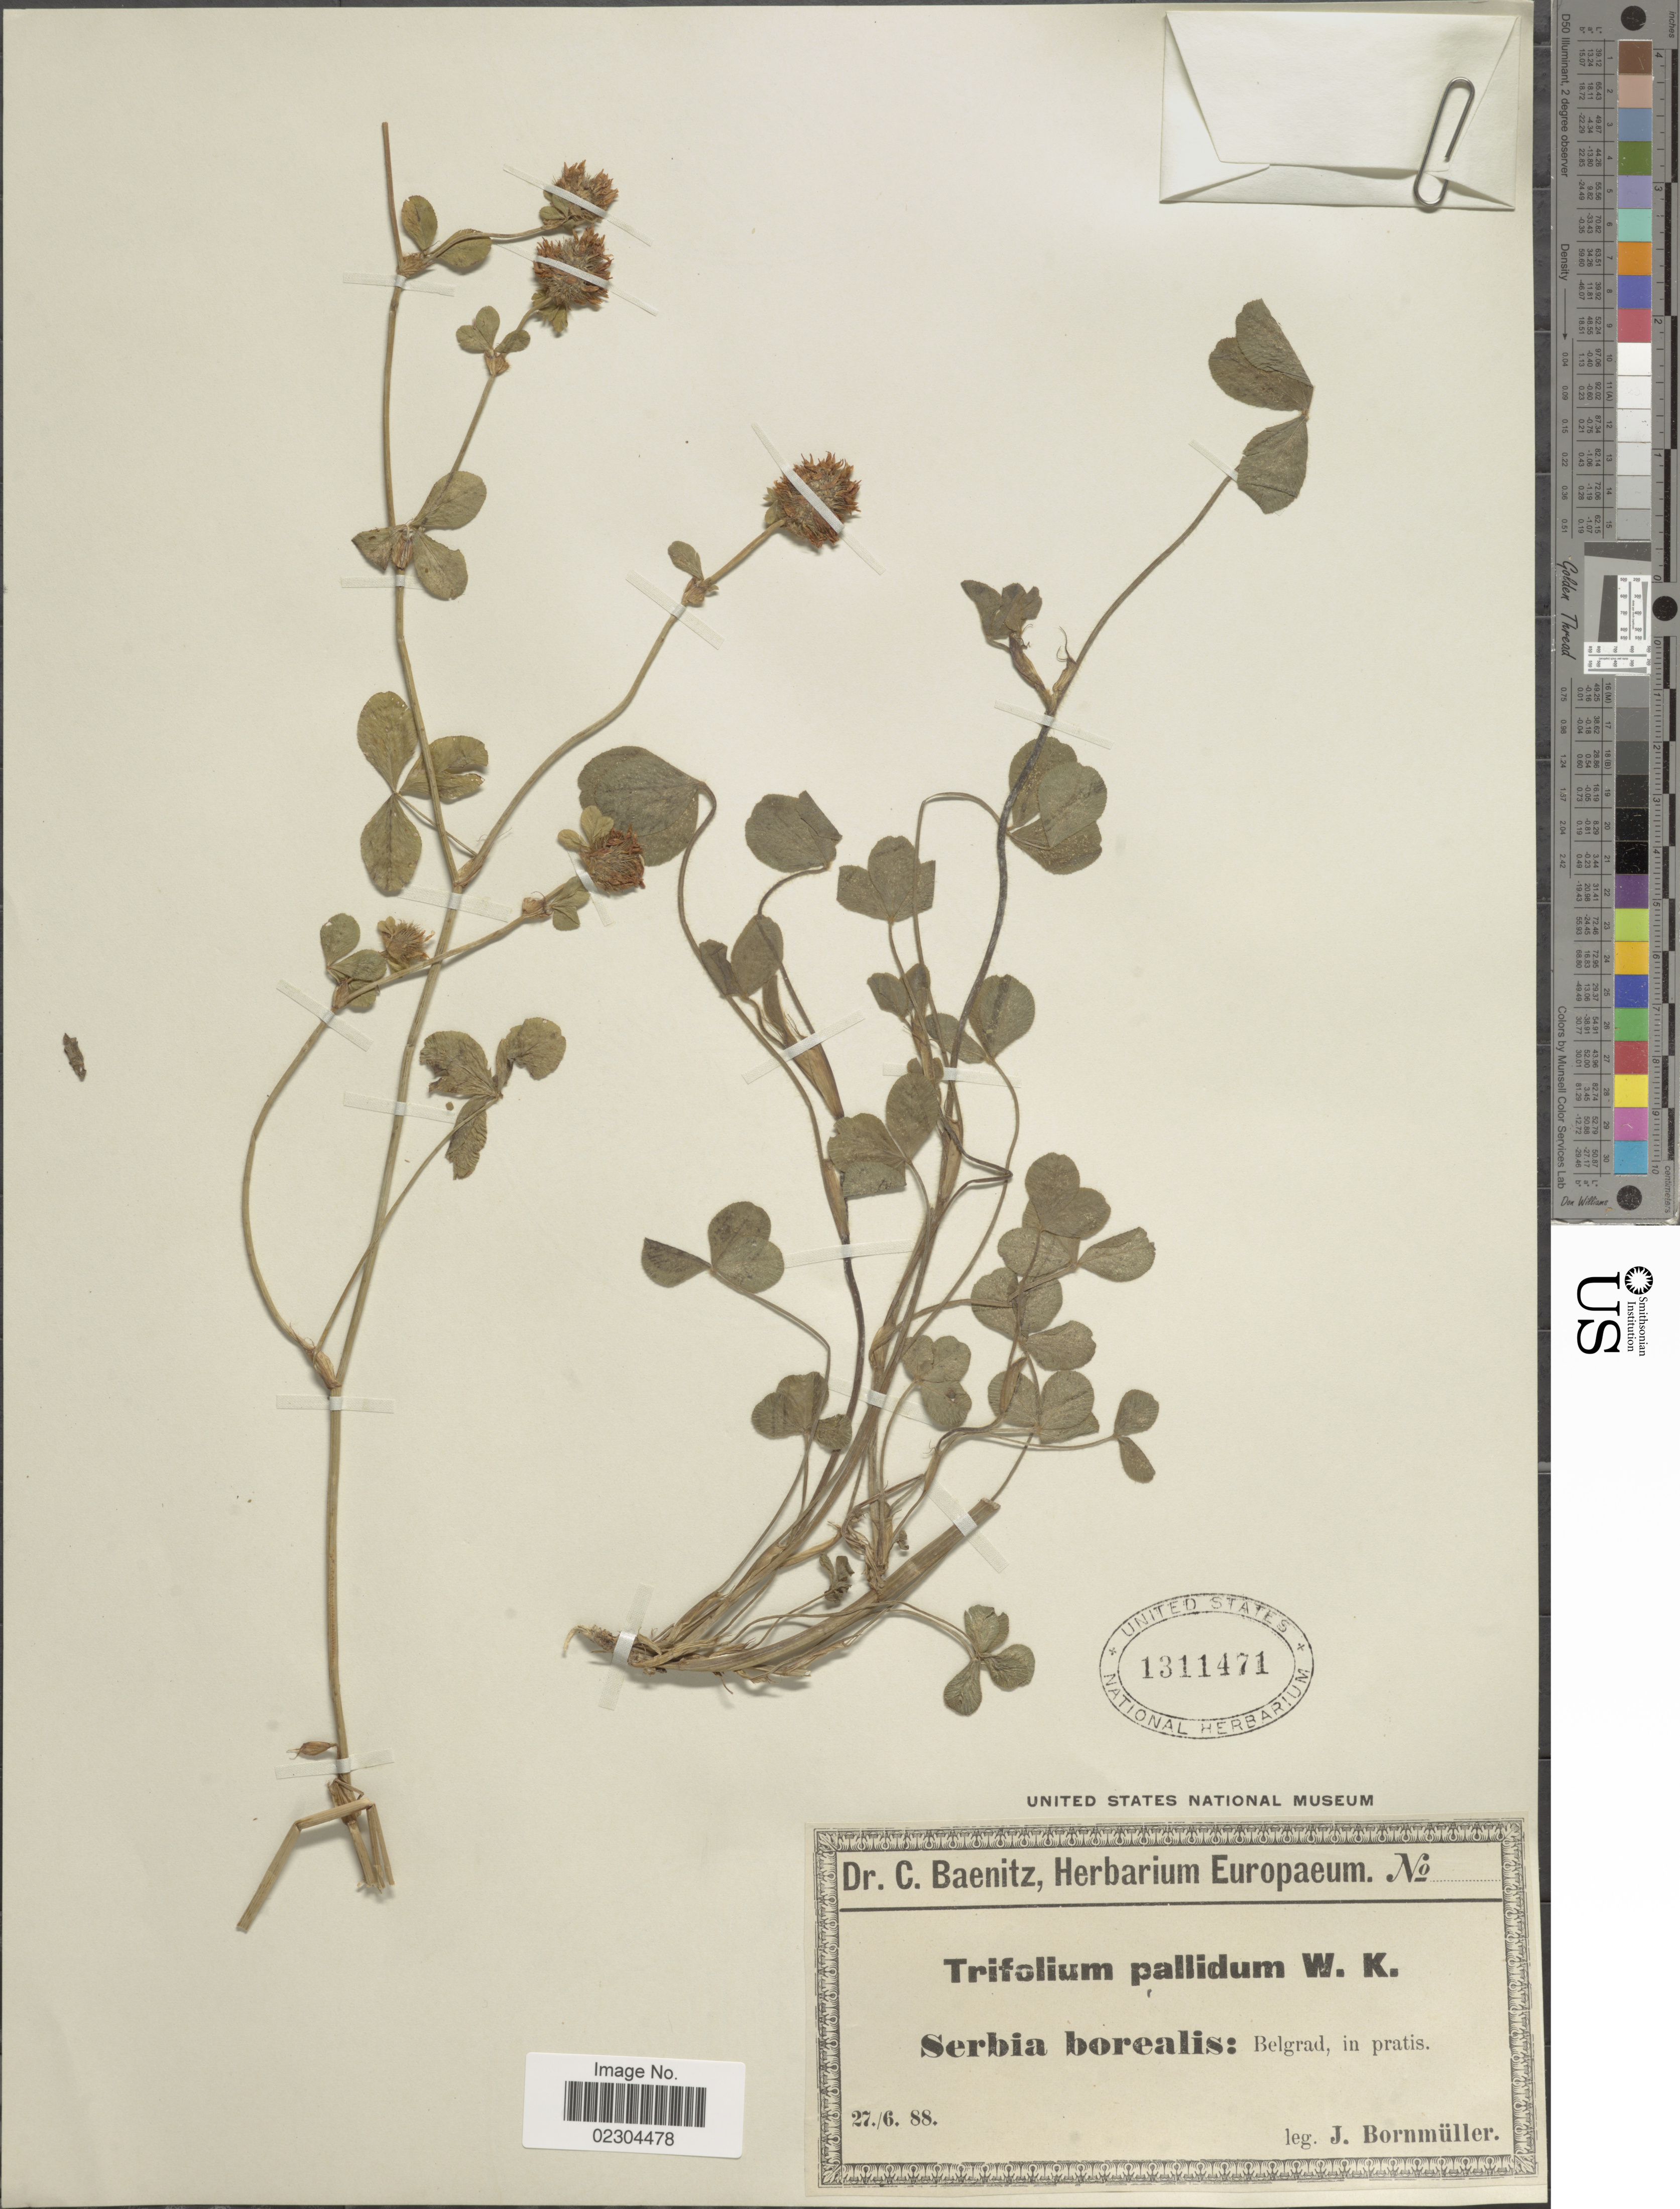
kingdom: Plantae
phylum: Tracheophyta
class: Magnoliopsida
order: Fabales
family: Fabaceae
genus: Trifolium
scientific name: Trifolium pallidum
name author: Waldst. & Kit.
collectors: J. Bornmüller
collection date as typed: Transcribed d/m/y: 27/6/88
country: Serbia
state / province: Belgrade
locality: Belgrad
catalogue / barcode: US 1311471